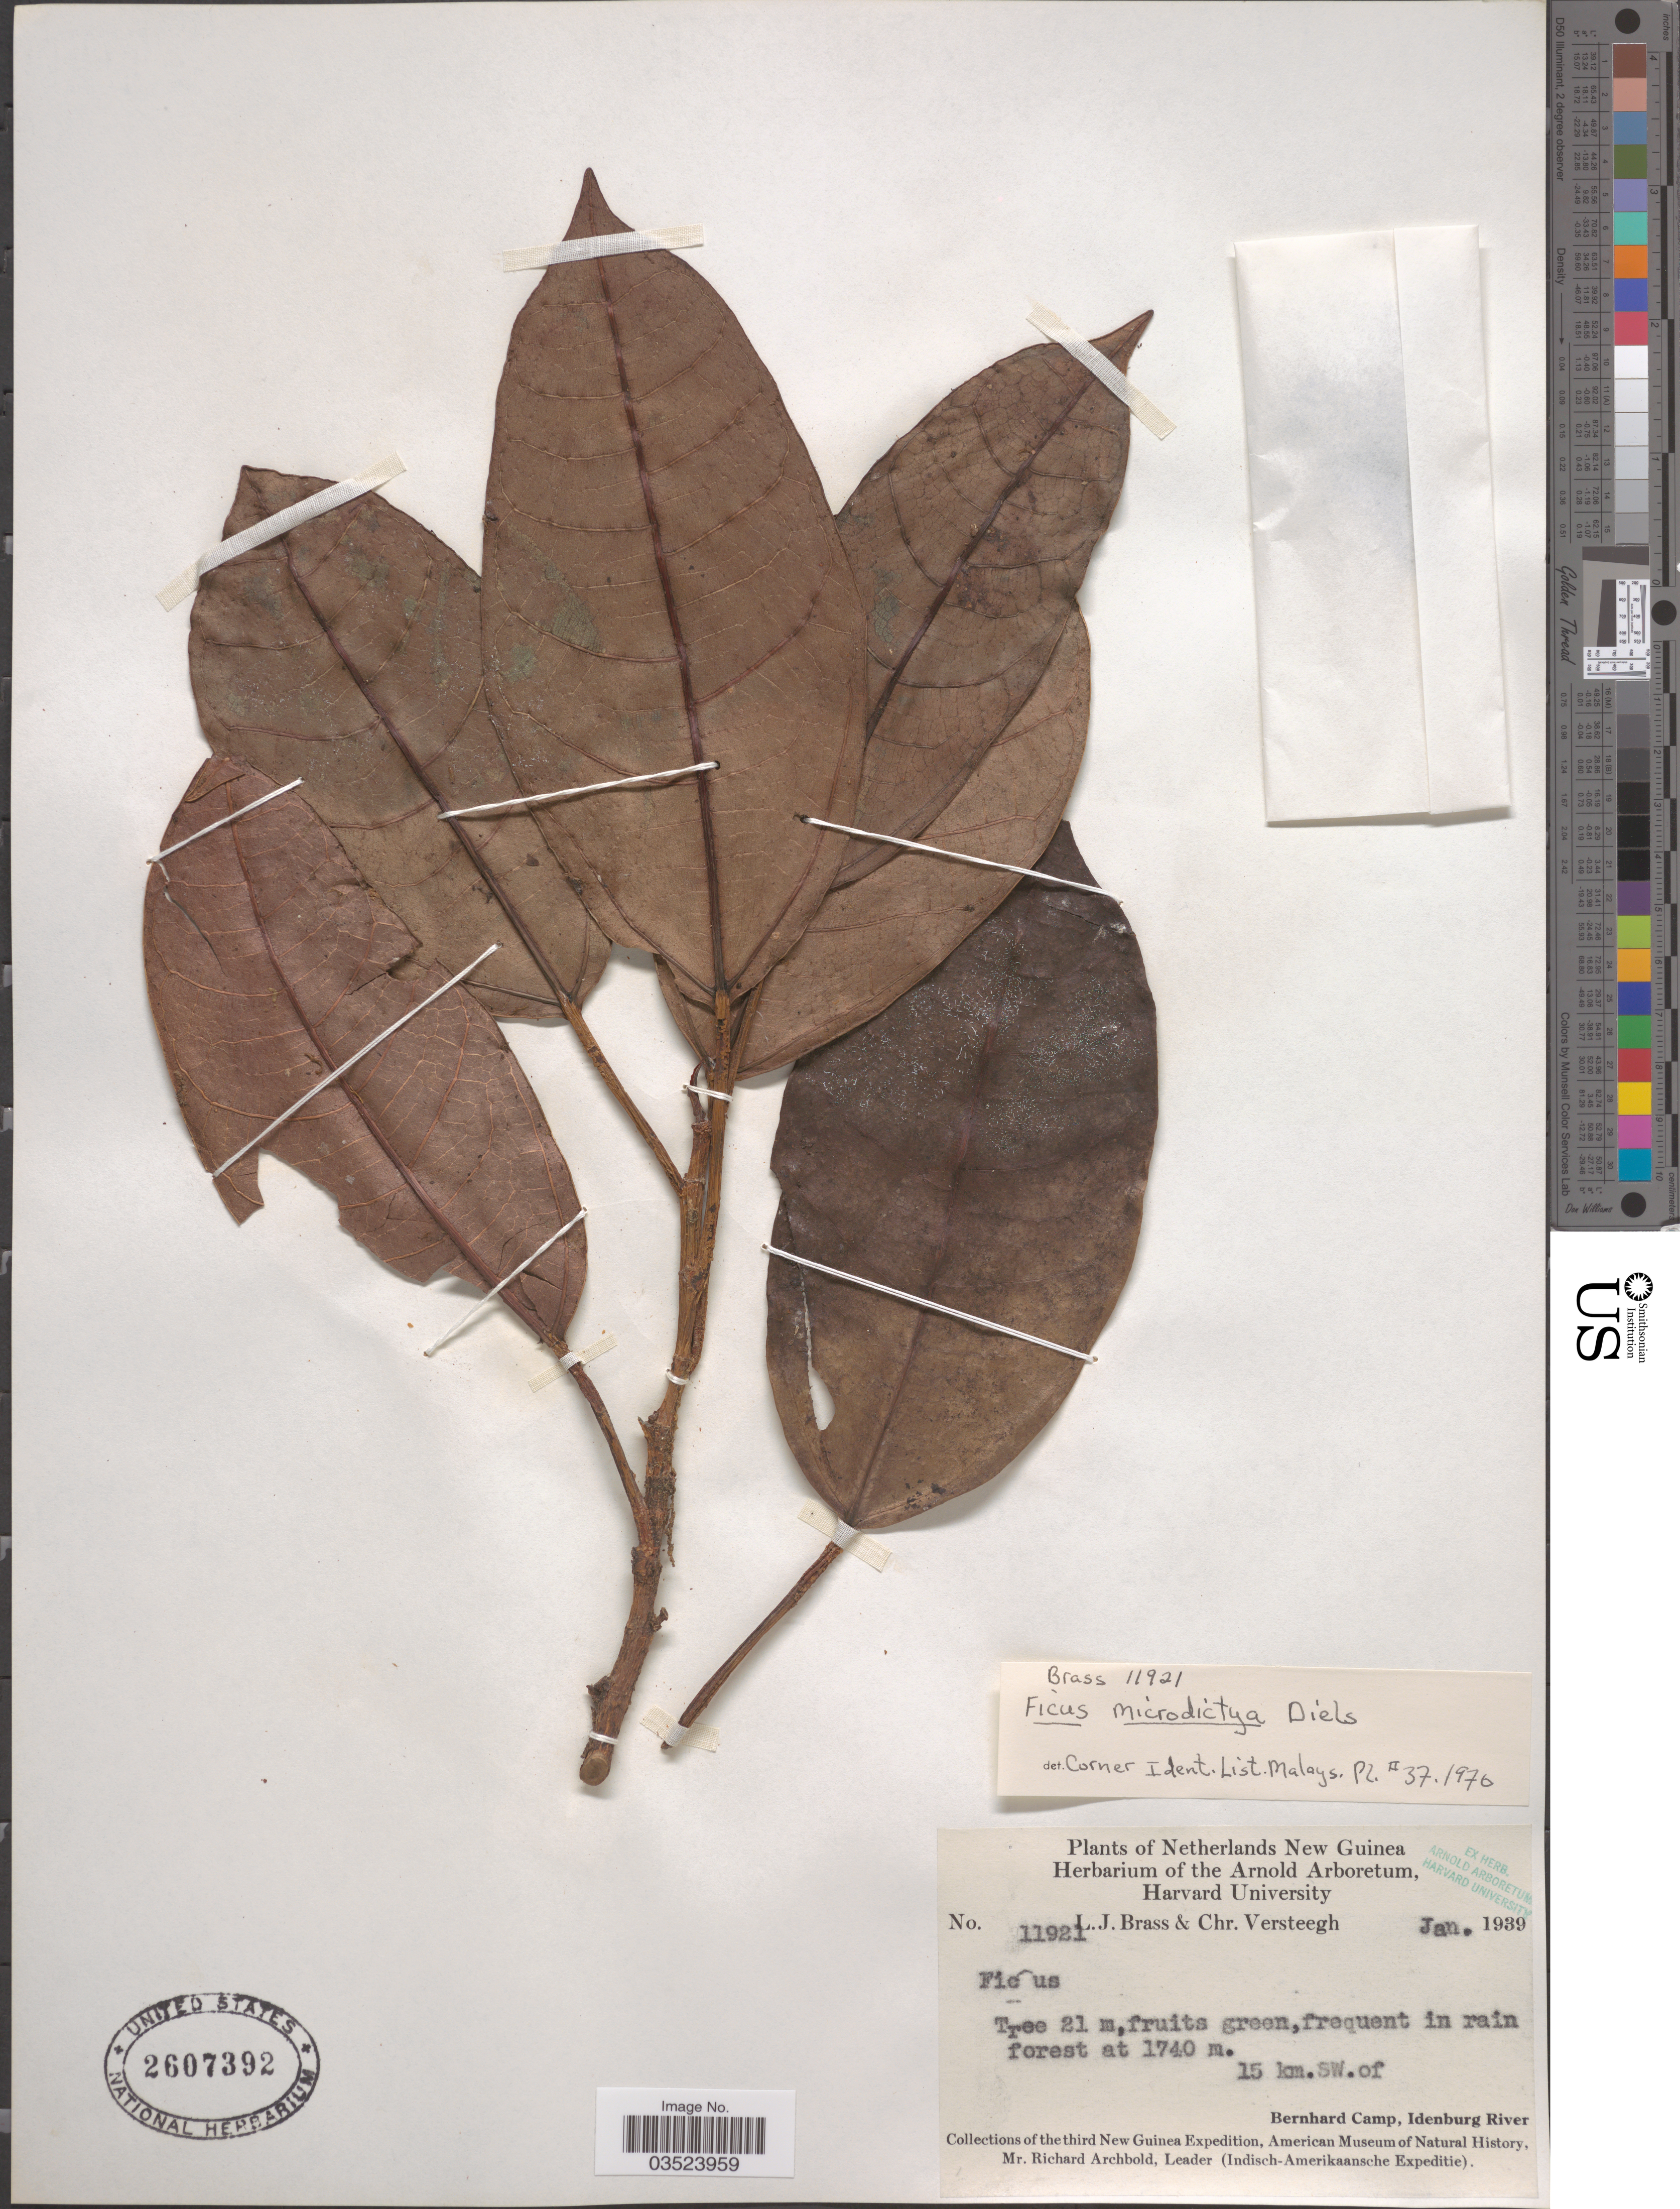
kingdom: Plantae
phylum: Tracheophyta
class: Magnoliopsida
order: Rosales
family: Moraceae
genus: Ficus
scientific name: Ficus microdictya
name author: Diels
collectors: L. J. Brass & C. Versteegh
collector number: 11921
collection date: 1939-01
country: Indonesia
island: New Guinea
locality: Netherlands New Guinea. 15 km. SW. of Bernhard Camp, Idenburg River.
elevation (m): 1740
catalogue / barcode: US 2607392